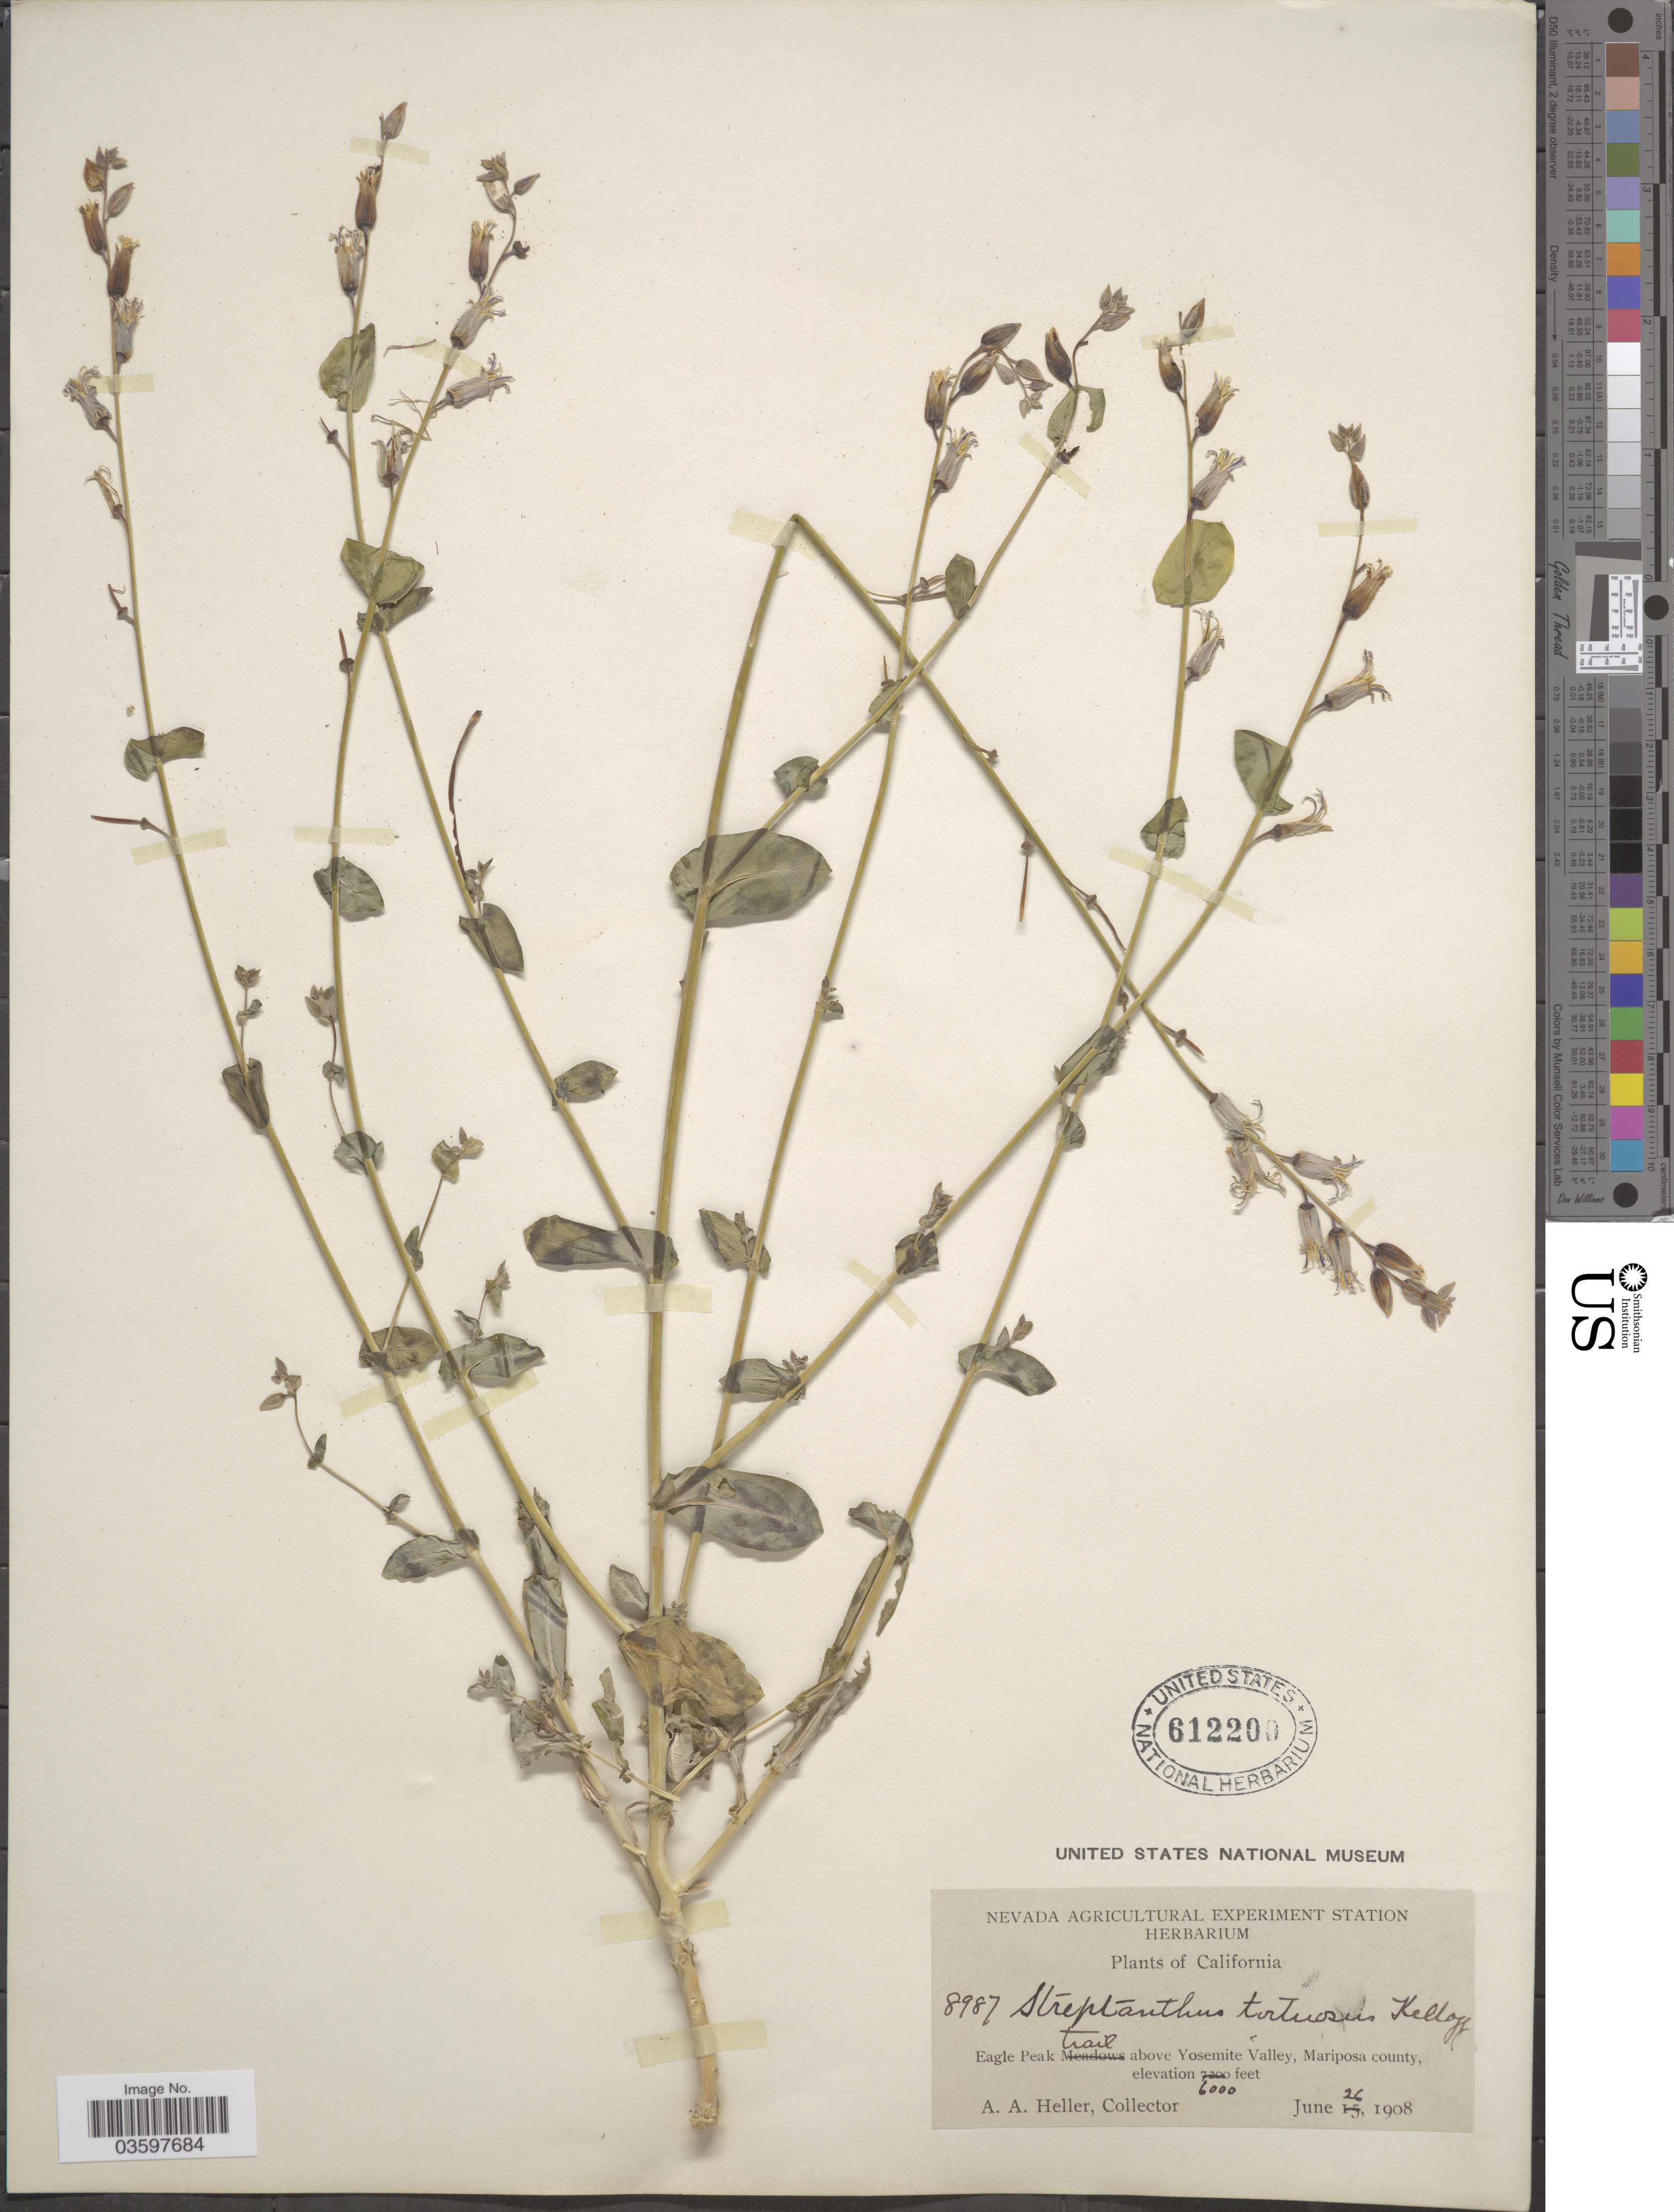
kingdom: Plantae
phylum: Tracheophyta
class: Magnoliopsida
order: Brassicales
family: Brassicaceae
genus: Streptanthus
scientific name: Streptanthus tortuosus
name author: Kellogg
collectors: A. A. Heller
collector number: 8987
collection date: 1908-06-26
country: United States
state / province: California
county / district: Mariposa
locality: Eagle Peak trail above Yosemite Valley, Mariposa county.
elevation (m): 1829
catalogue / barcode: US 612200